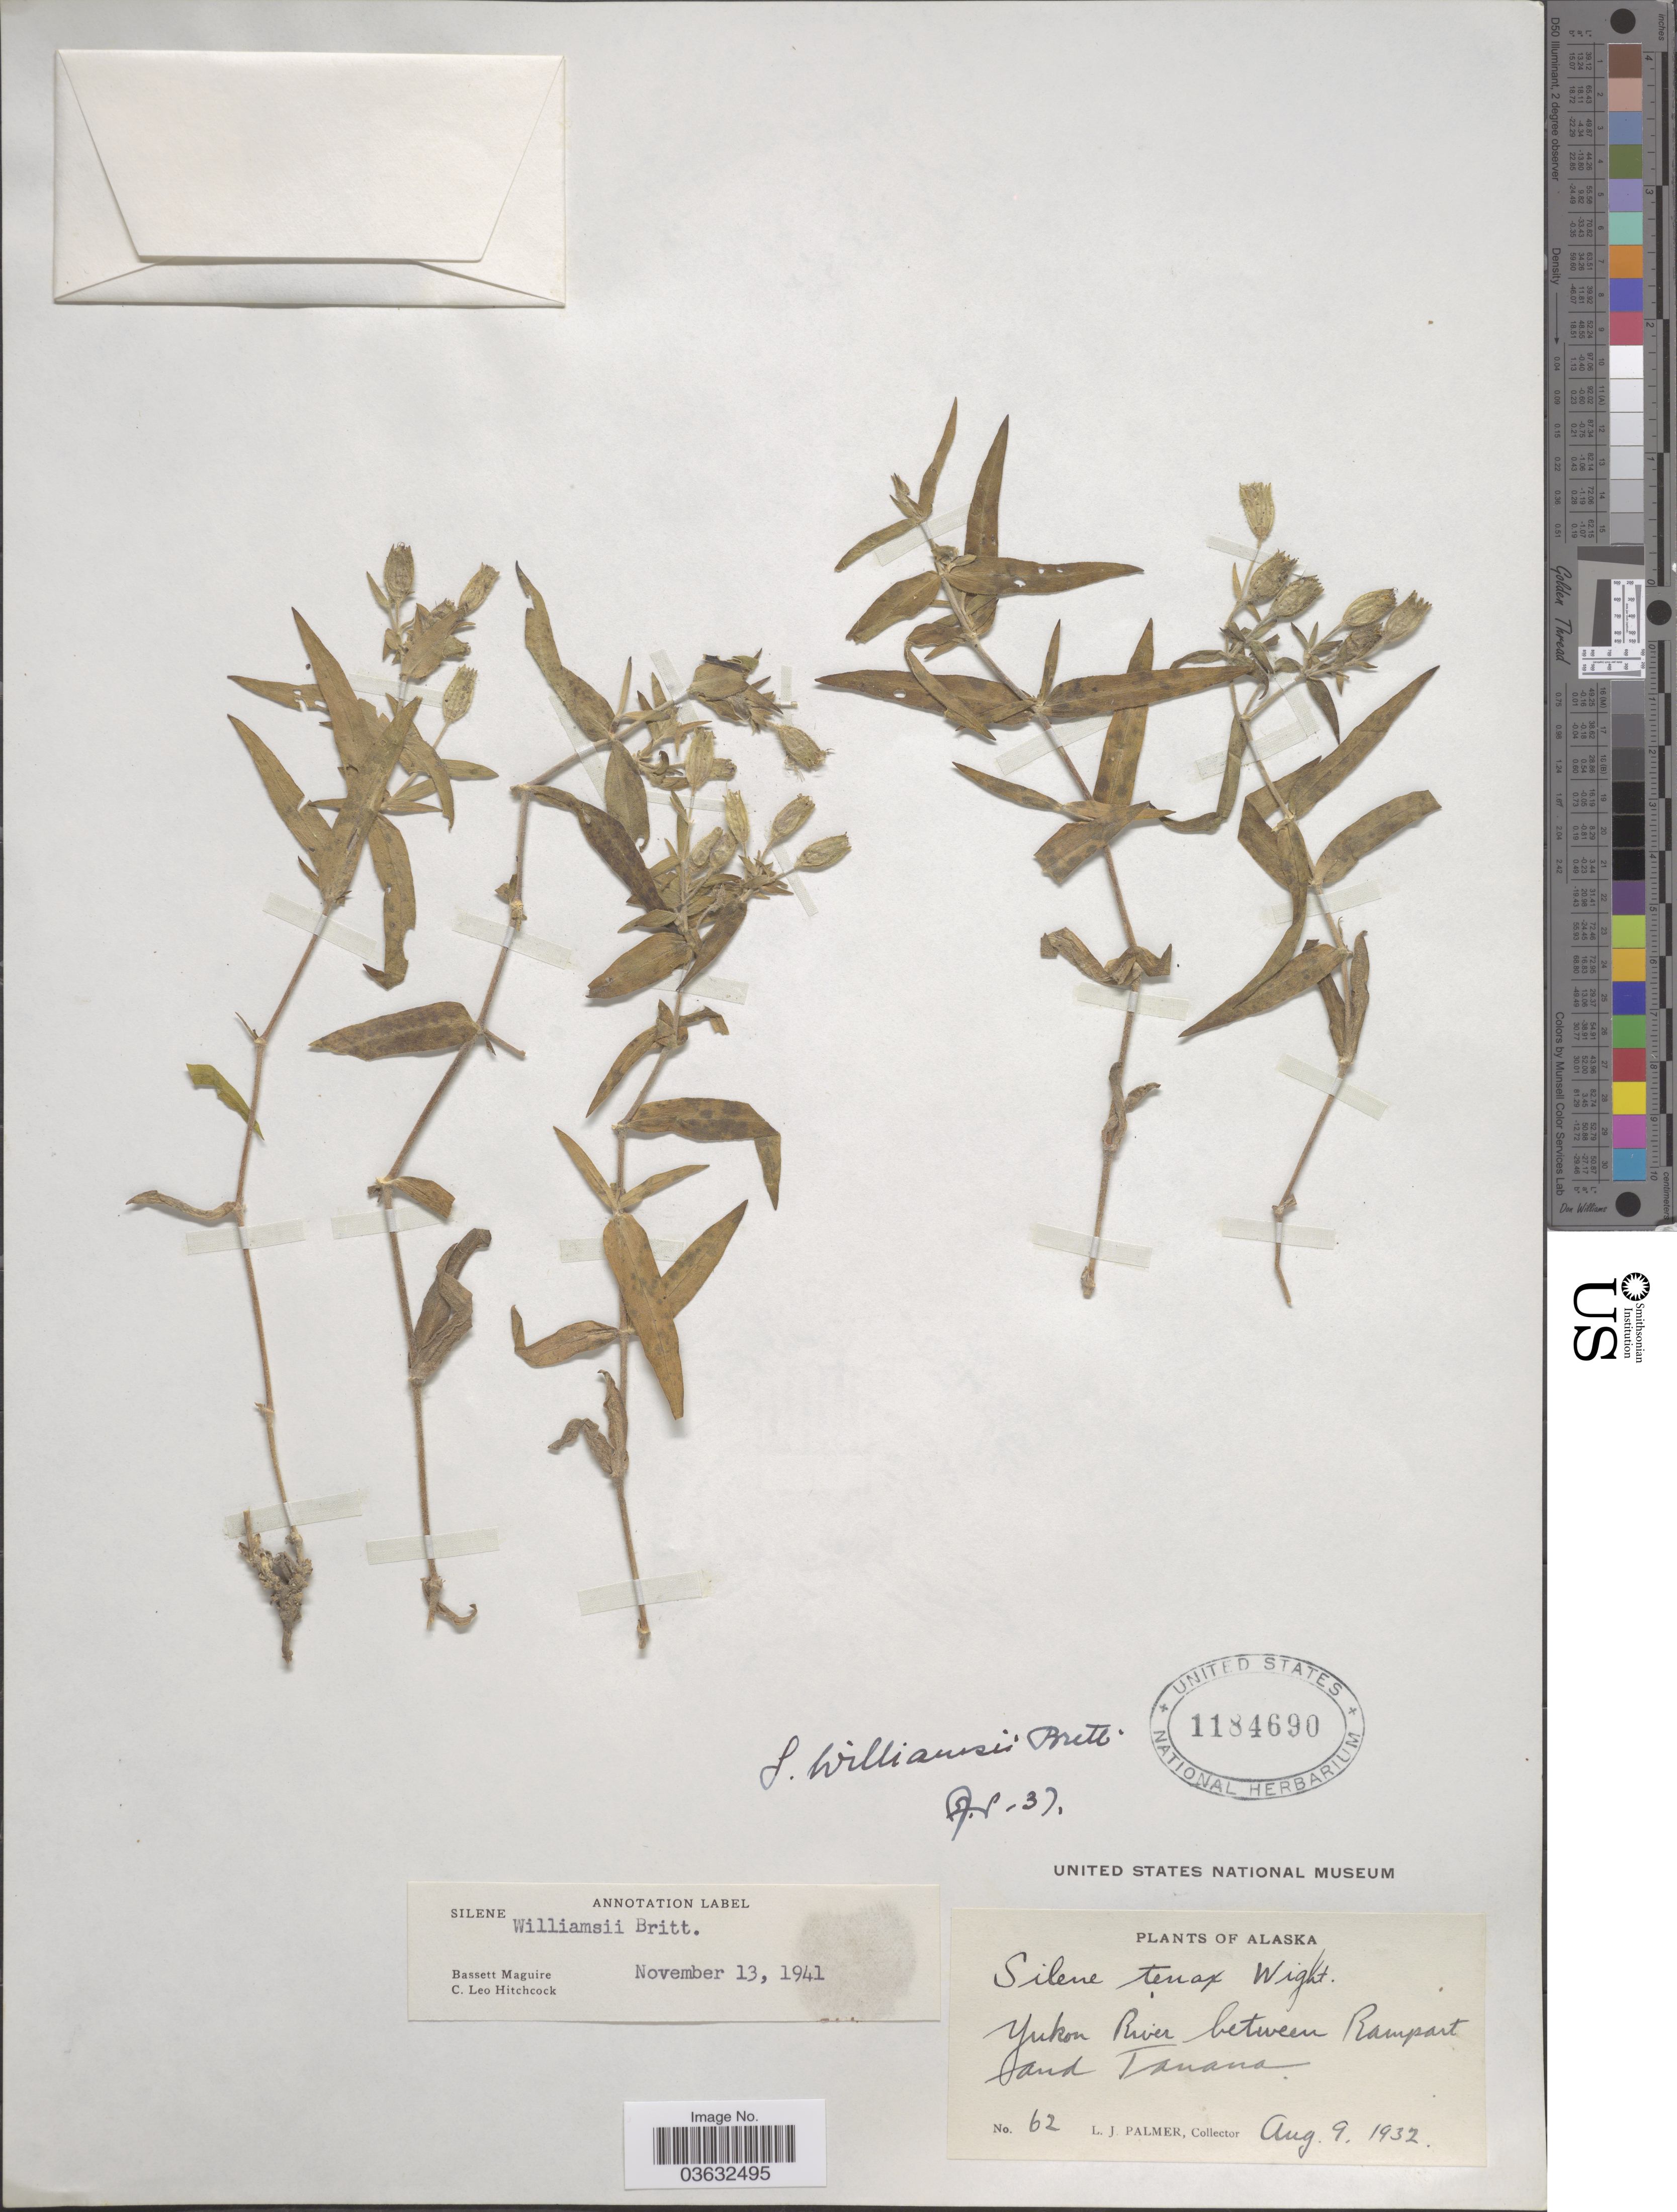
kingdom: Plantae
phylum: Tracheophyta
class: Magnoliopsida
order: Caryophyllales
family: Caryophyllaceae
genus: Silene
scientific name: Silene williamsii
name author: Britton in Britton & Rydb.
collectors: L. J. Palmer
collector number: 62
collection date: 1932-08-09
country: United States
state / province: Alaska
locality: Yukon River between Rampart and Tanana.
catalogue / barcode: US 1184690